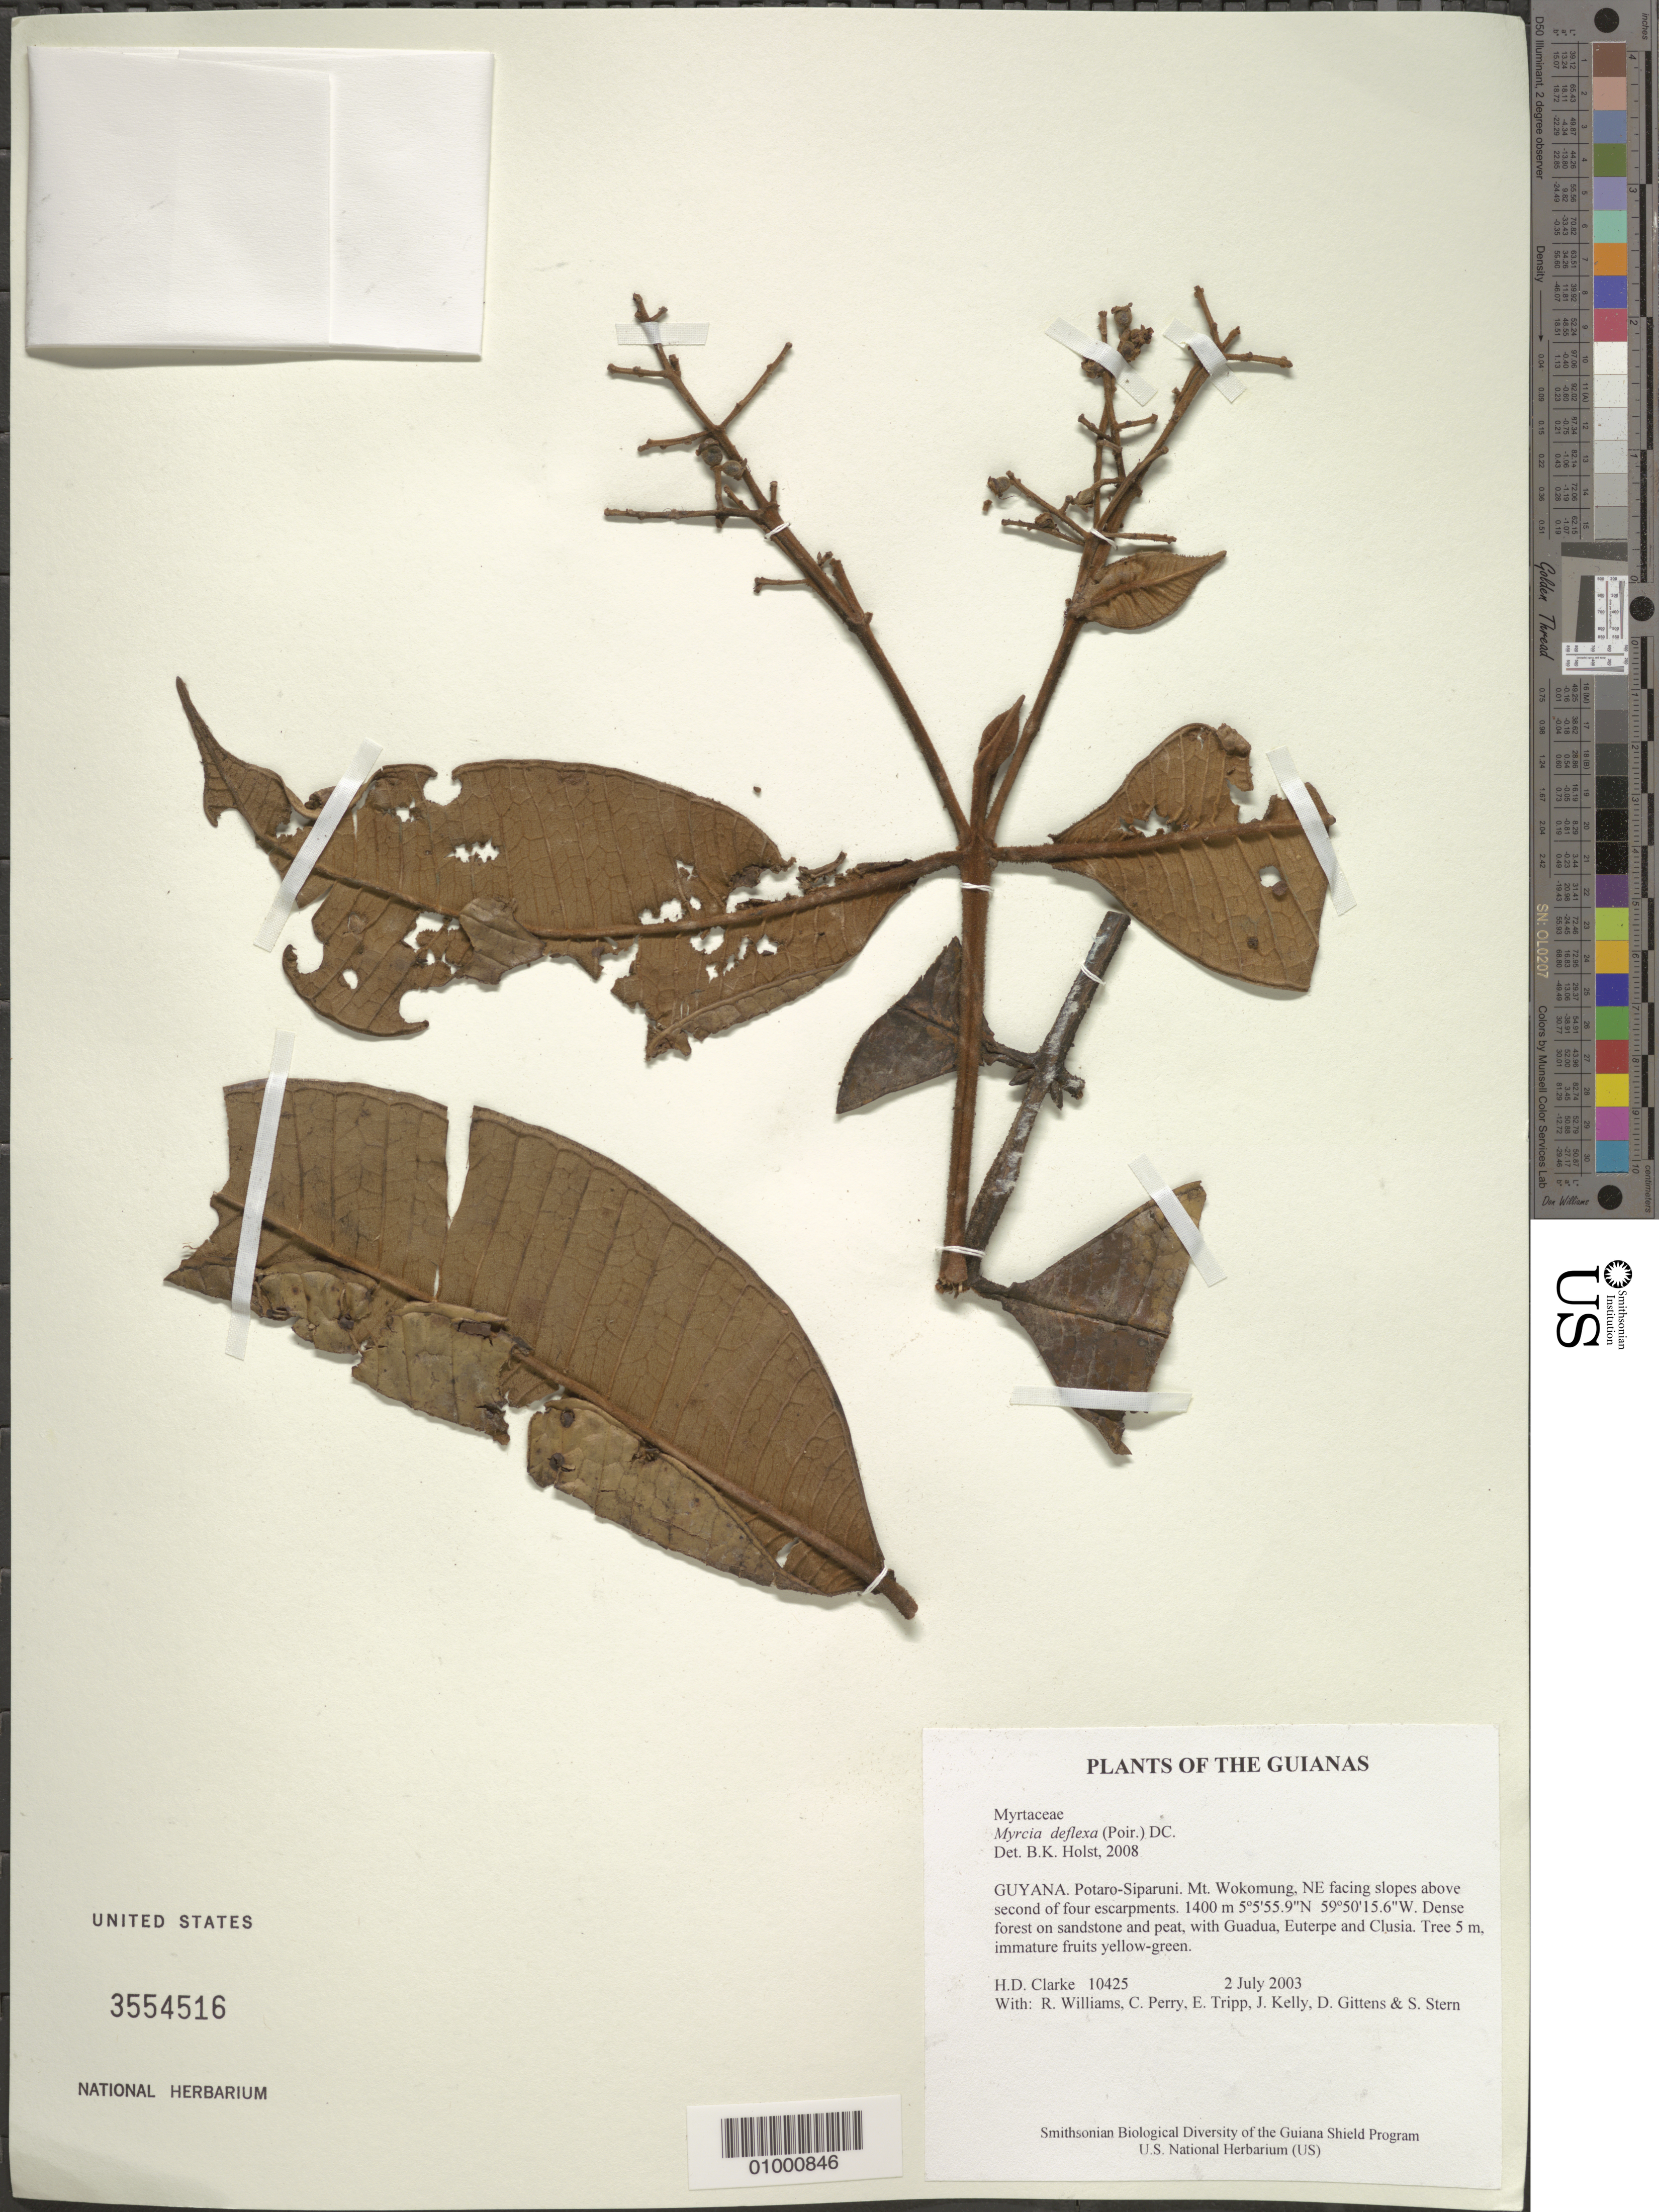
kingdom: Plantae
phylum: Tracheophyta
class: Magnoliopsida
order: Myrtales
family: Myrtaceae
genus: Myrcia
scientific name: Myrcia deflexa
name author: (Poir.) DC.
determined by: Holst, Bruce K.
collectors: H. D. Clarke, R. Williams, C. Perry, E. Tripp, J. Kelly, D. Gittens & S. R. Stern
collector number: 10425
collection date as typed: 2 July 2003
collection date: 2003-07-02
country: Guyana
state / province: Potaro-Siparuni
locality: Mt. Wokomung, NE facing slopes above second of four escarpments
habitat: Dense forest on sandstone and peat, with Guadua, Euterpe and Clusia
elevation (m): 1400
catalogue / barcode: US 3554516